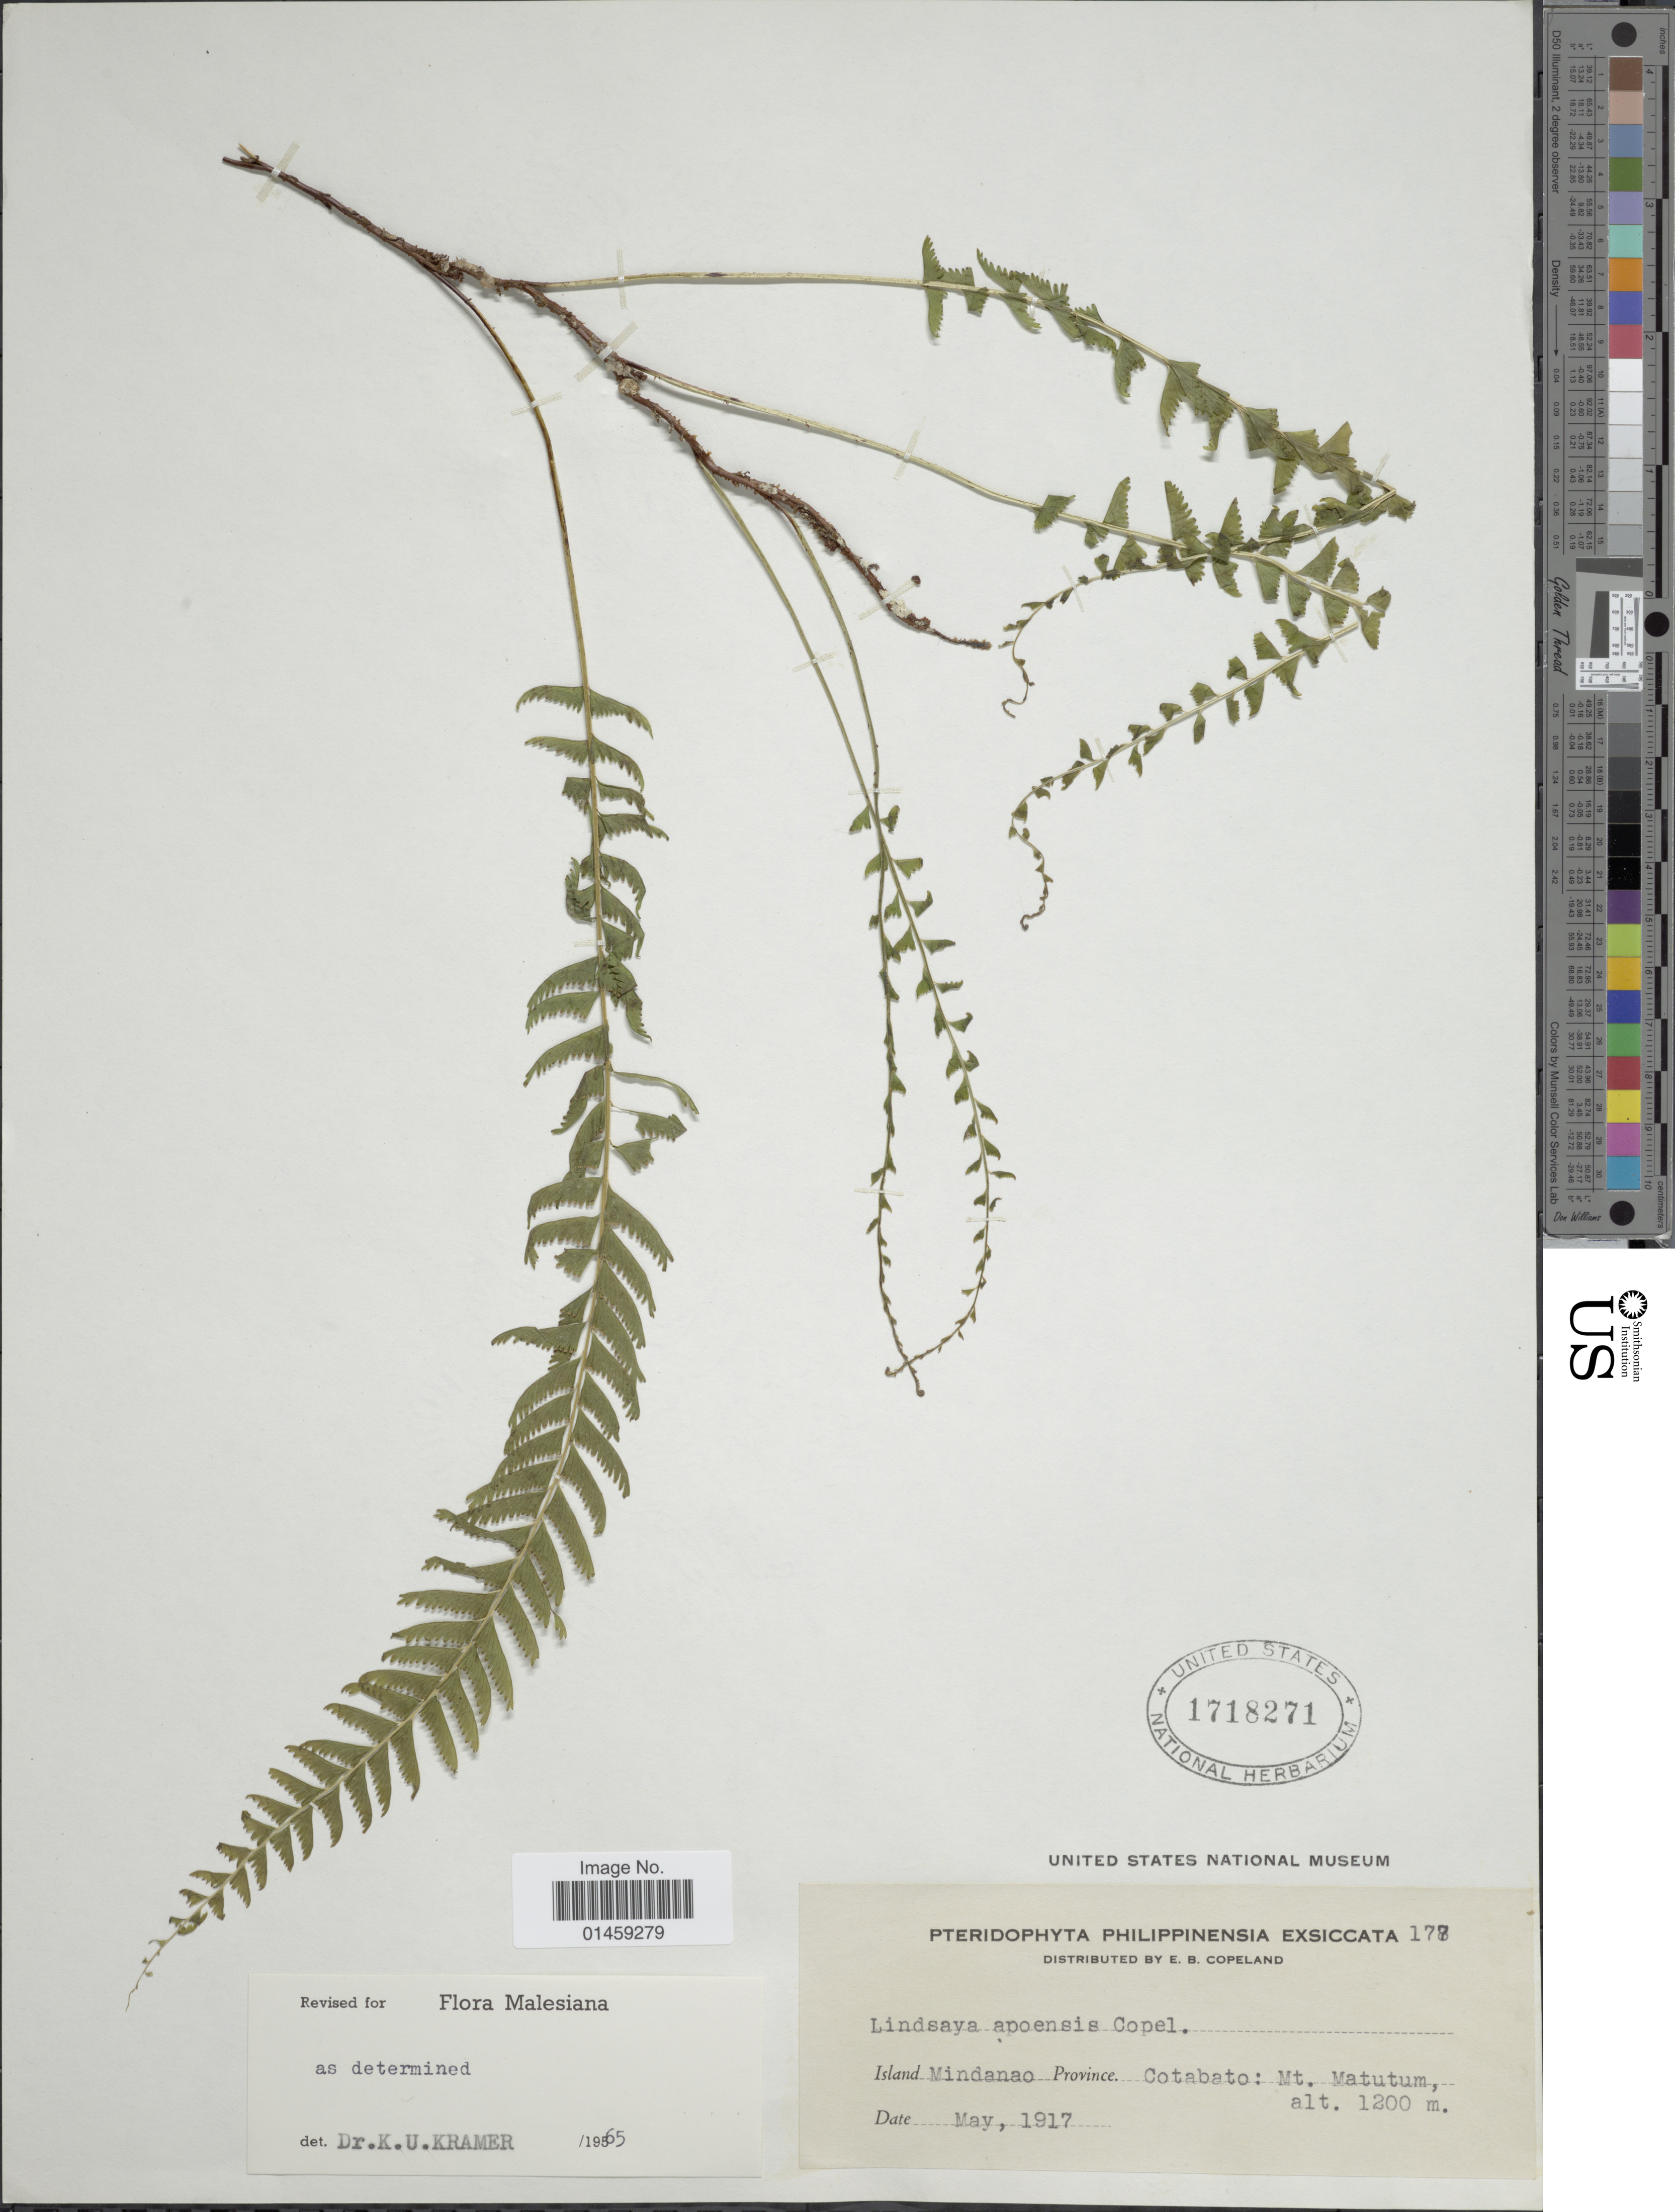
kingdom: Plantae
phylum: Tracheophyta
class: Polypodiopsida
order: Polypodiales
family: Lindsaeaceae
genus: Lindsaea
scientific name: Lindsaea apoensis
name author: Copel.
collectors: E. B. Copeland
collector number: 178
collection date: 1917-05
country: Philippines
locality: Island Mindanao. Province. Cotabato: Mt. Matutum.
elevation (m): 1200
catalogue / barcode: US 1718271